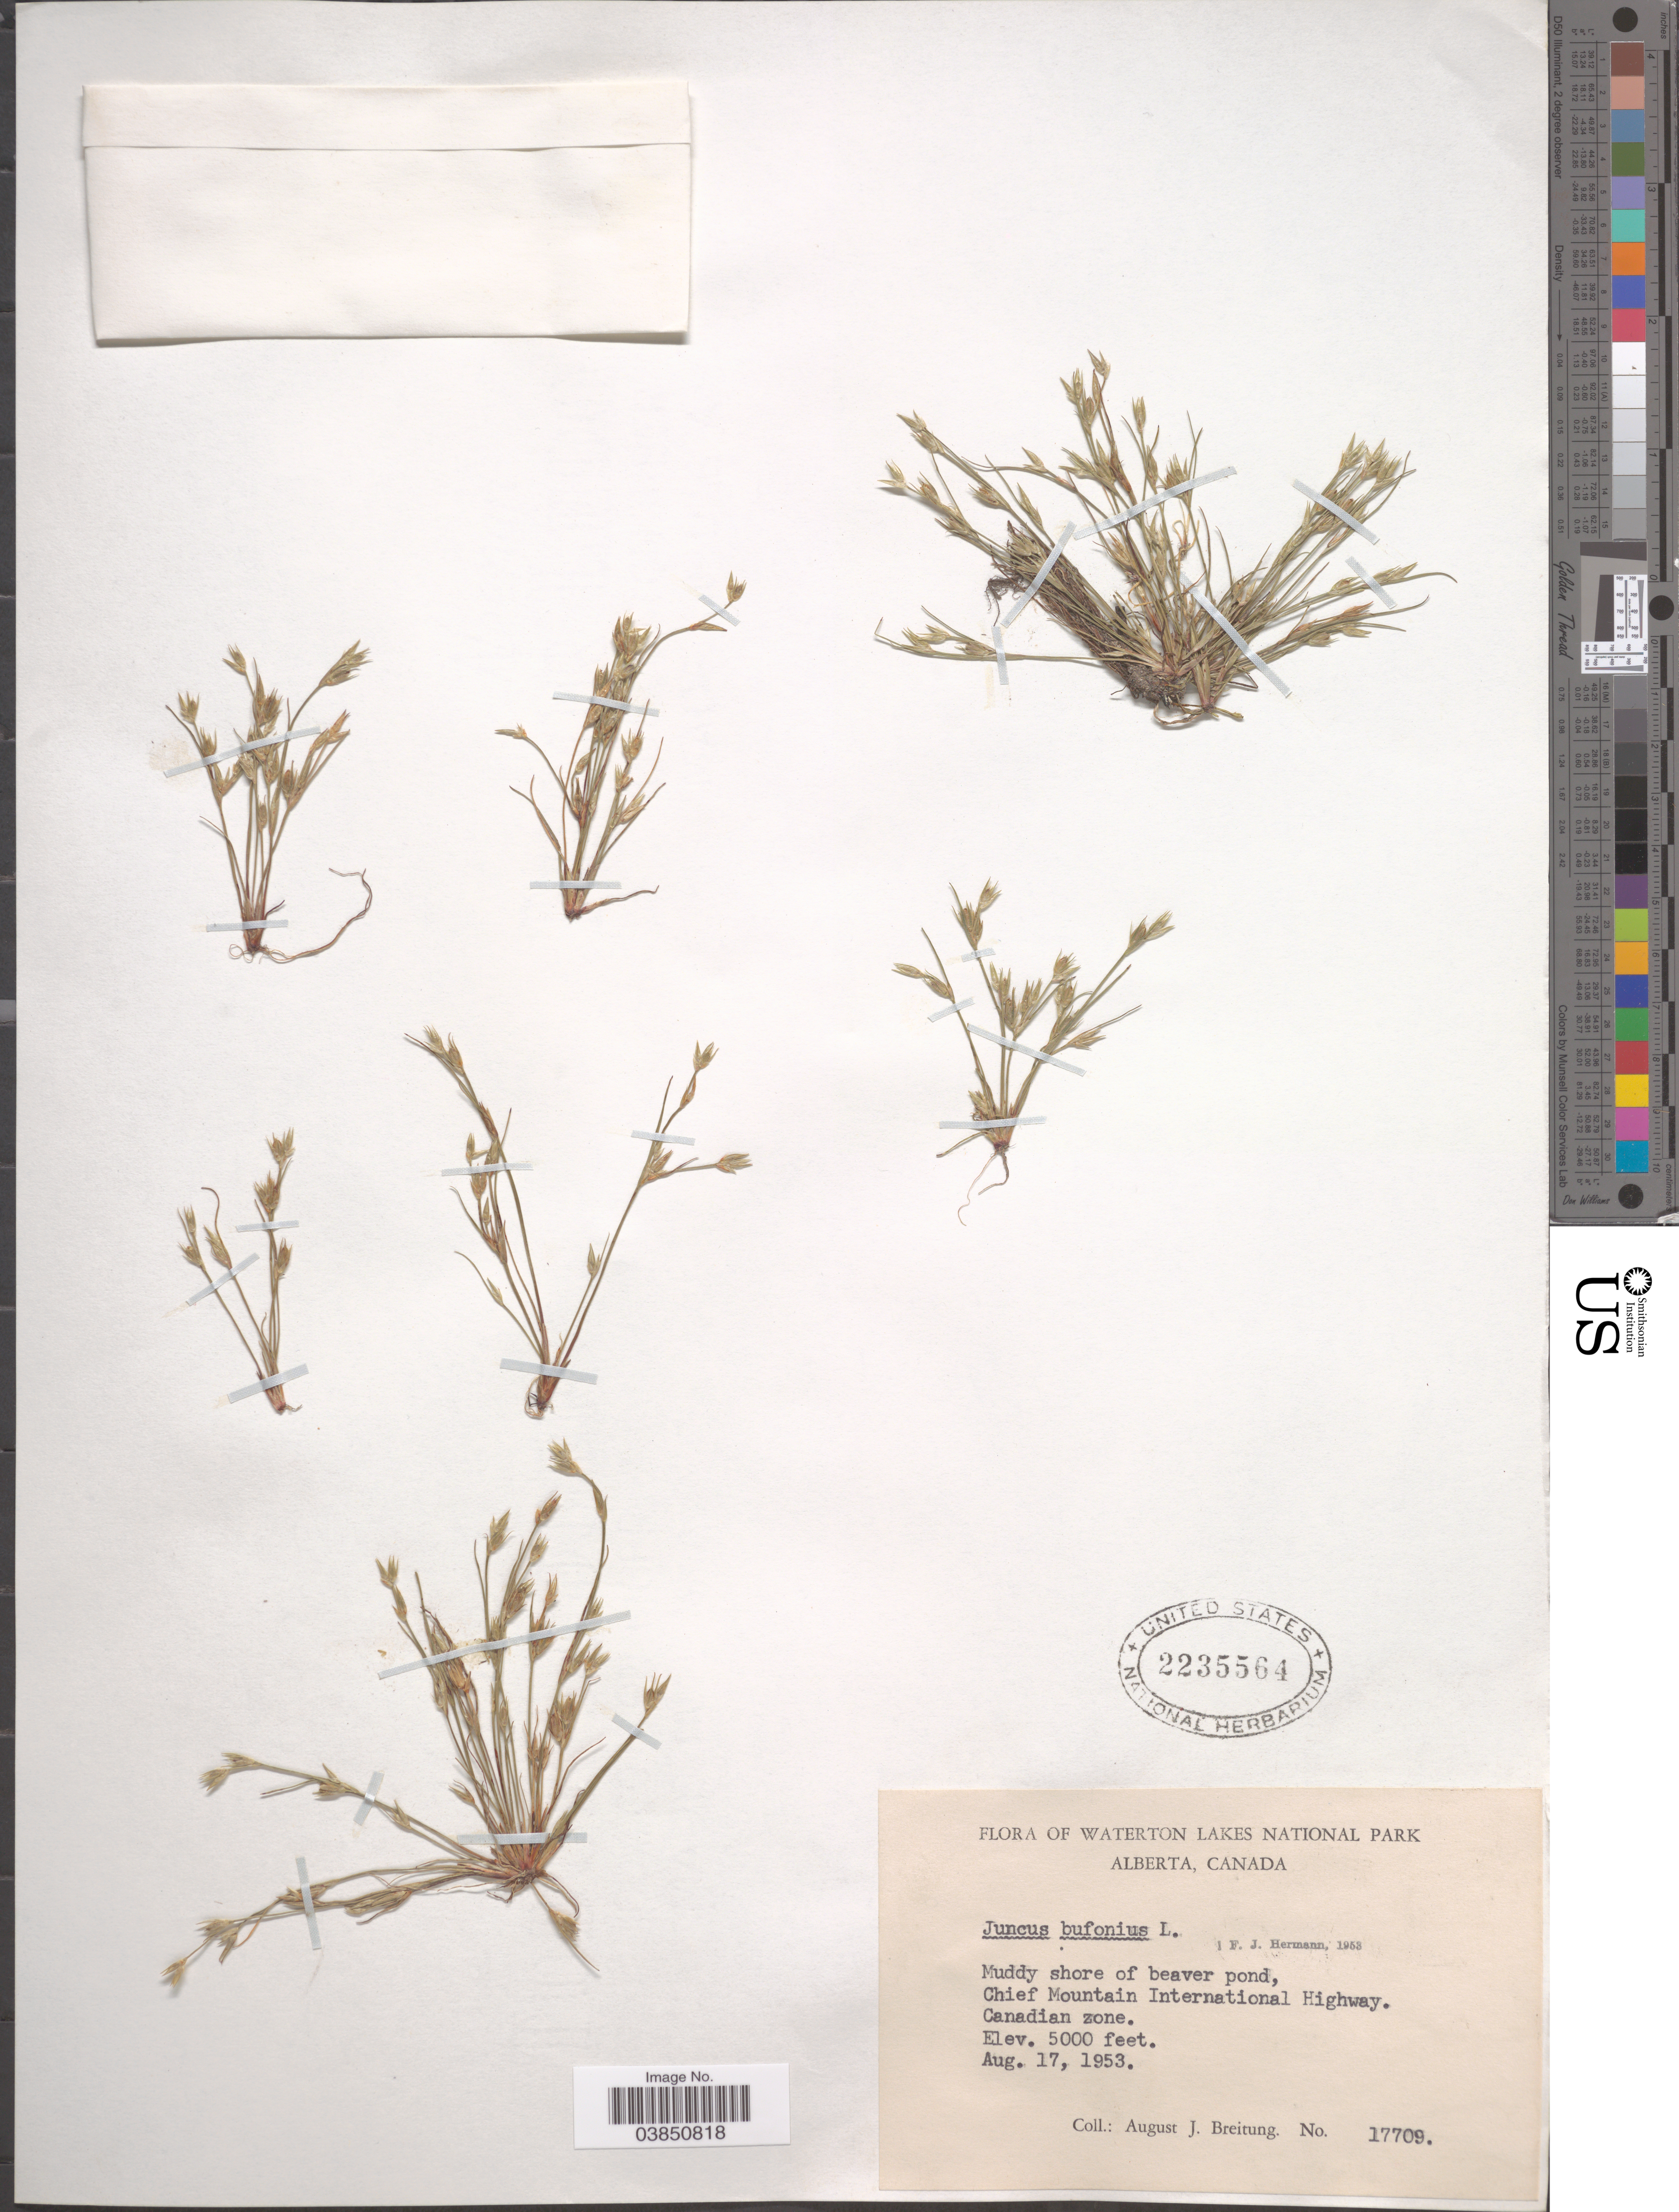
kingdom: Plantae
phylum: Tracheophyta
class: Liliopsida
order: Poales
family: Juncaceae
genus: Juncus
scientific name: Juncus bufonius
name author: L.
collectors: A. Breitung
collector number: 17709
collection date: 1953-08-17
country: Canada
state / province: Alberta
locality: Waterton Lakes National Park. Chief Mountain International Highway. Canadian zone.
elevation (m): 1524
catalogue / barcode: US 2235564